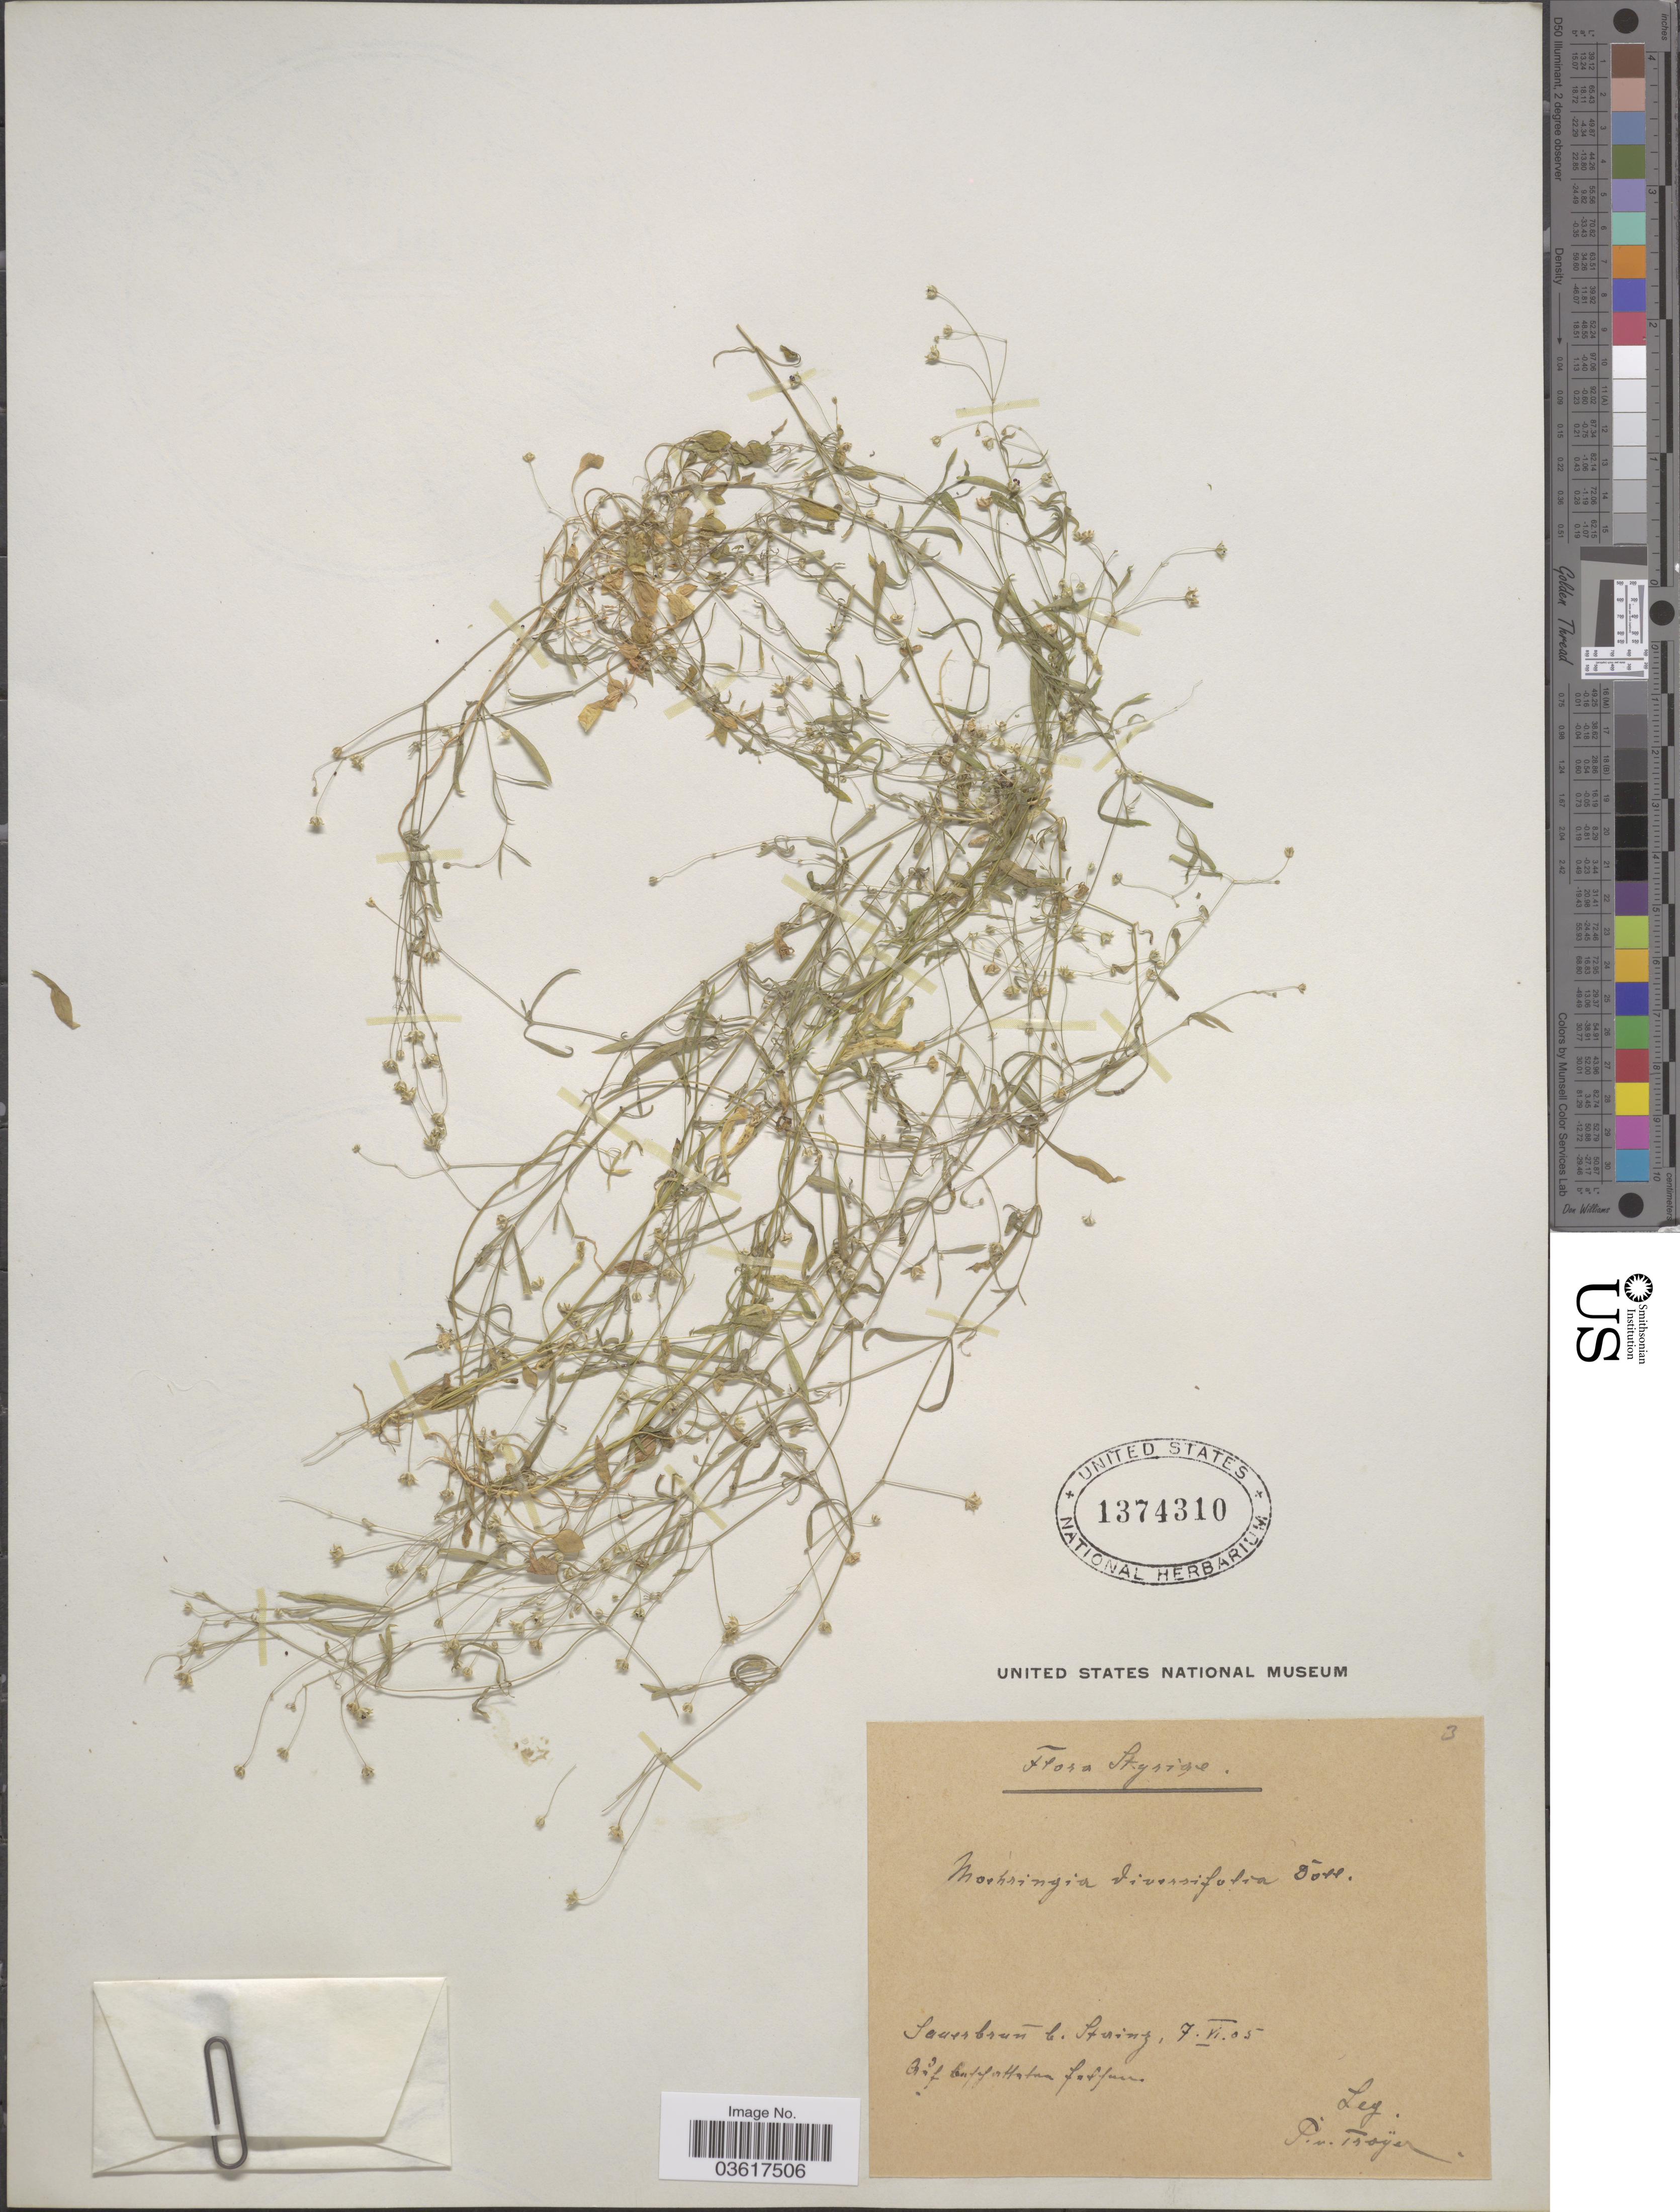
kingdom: Plantae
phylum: Tracheophyta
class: Magnoliopsida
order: Caryophyllales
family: Caryophyllaceae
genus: Moehringia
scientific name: Moehringia diversifolia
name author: Dolliner ex Koch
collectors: P. V. Troyer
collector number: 3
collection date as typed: Transcribed d/m/y: 7/6/5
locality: Sauerbrun b. Stoinz. [interpreted]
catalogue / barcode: US 1374310